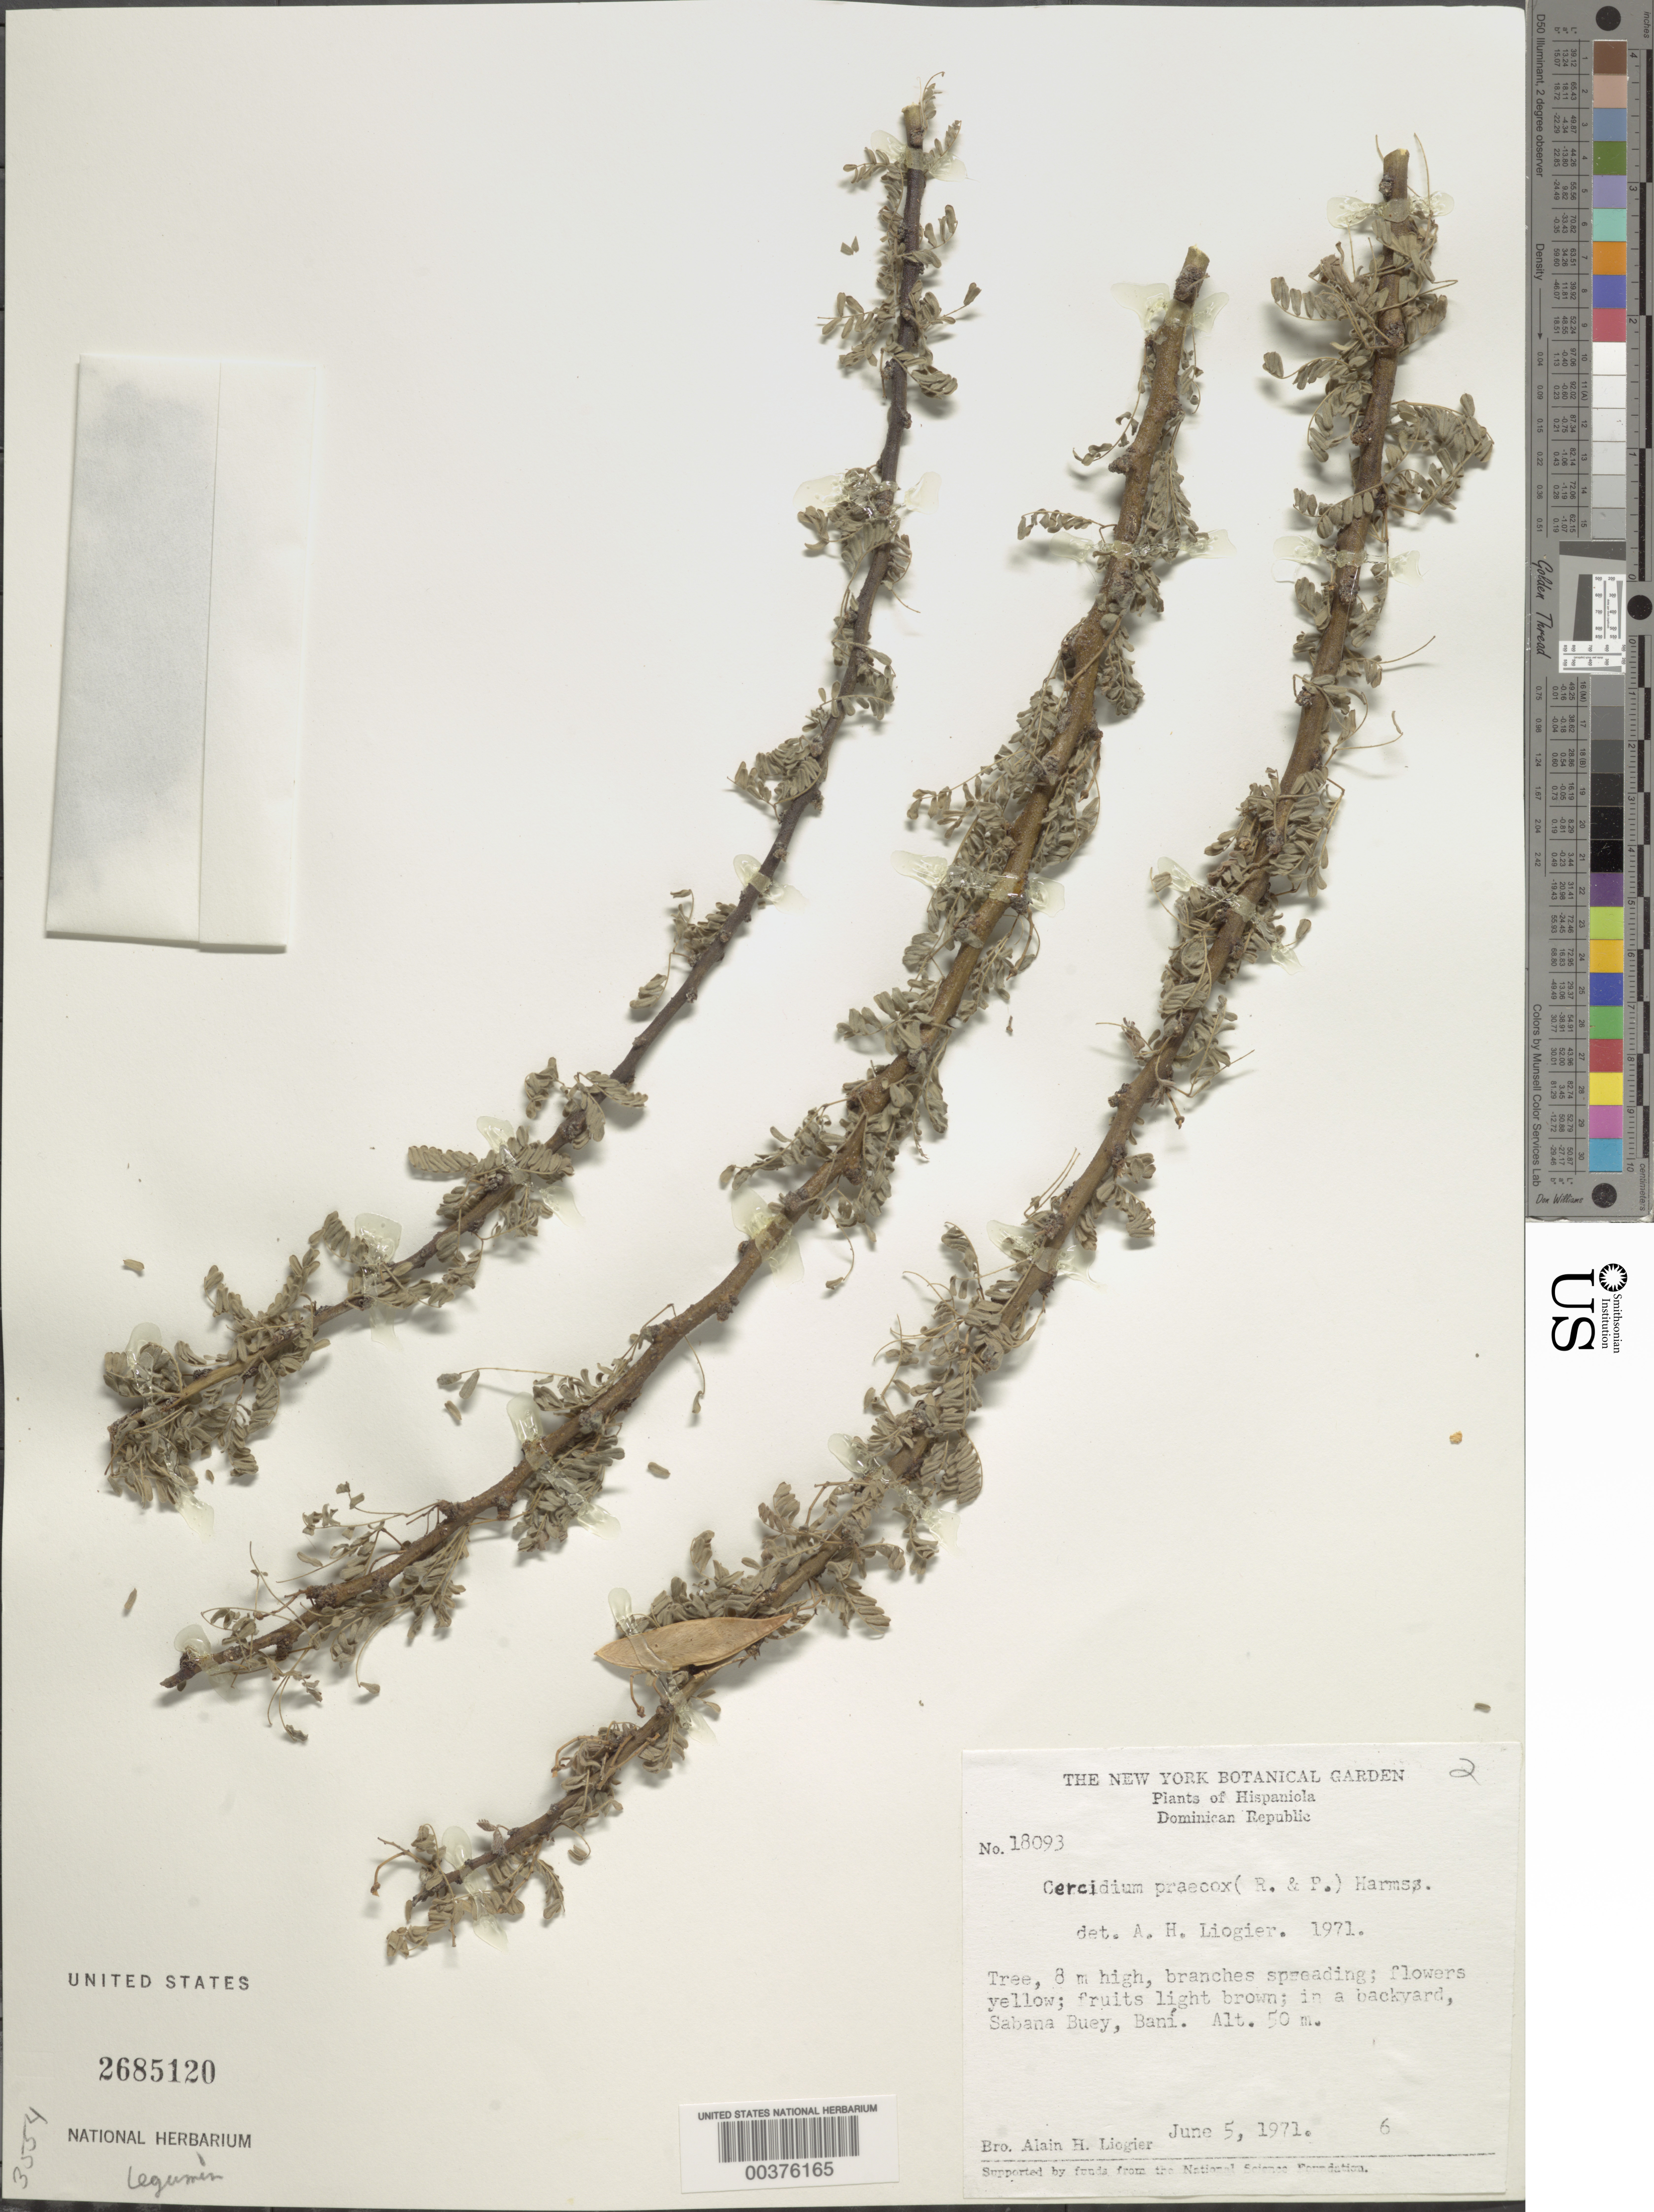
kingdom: Plantae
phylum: Tracheophyta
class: Magnoliopsida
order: Fabales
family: Fabaceae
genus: Parkinsonia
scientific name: Parkinsonia praecox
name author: (Ruiz & Pav.) J.E. Hawkins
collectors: A. H. Liogier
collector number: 18093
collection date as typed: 05 Jun 1971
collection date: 1971-06-05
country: Dominican Republic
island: Hispaniola Island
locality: Sabana buey, bani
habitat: In backyard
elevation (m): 50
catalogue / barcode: US 2685120